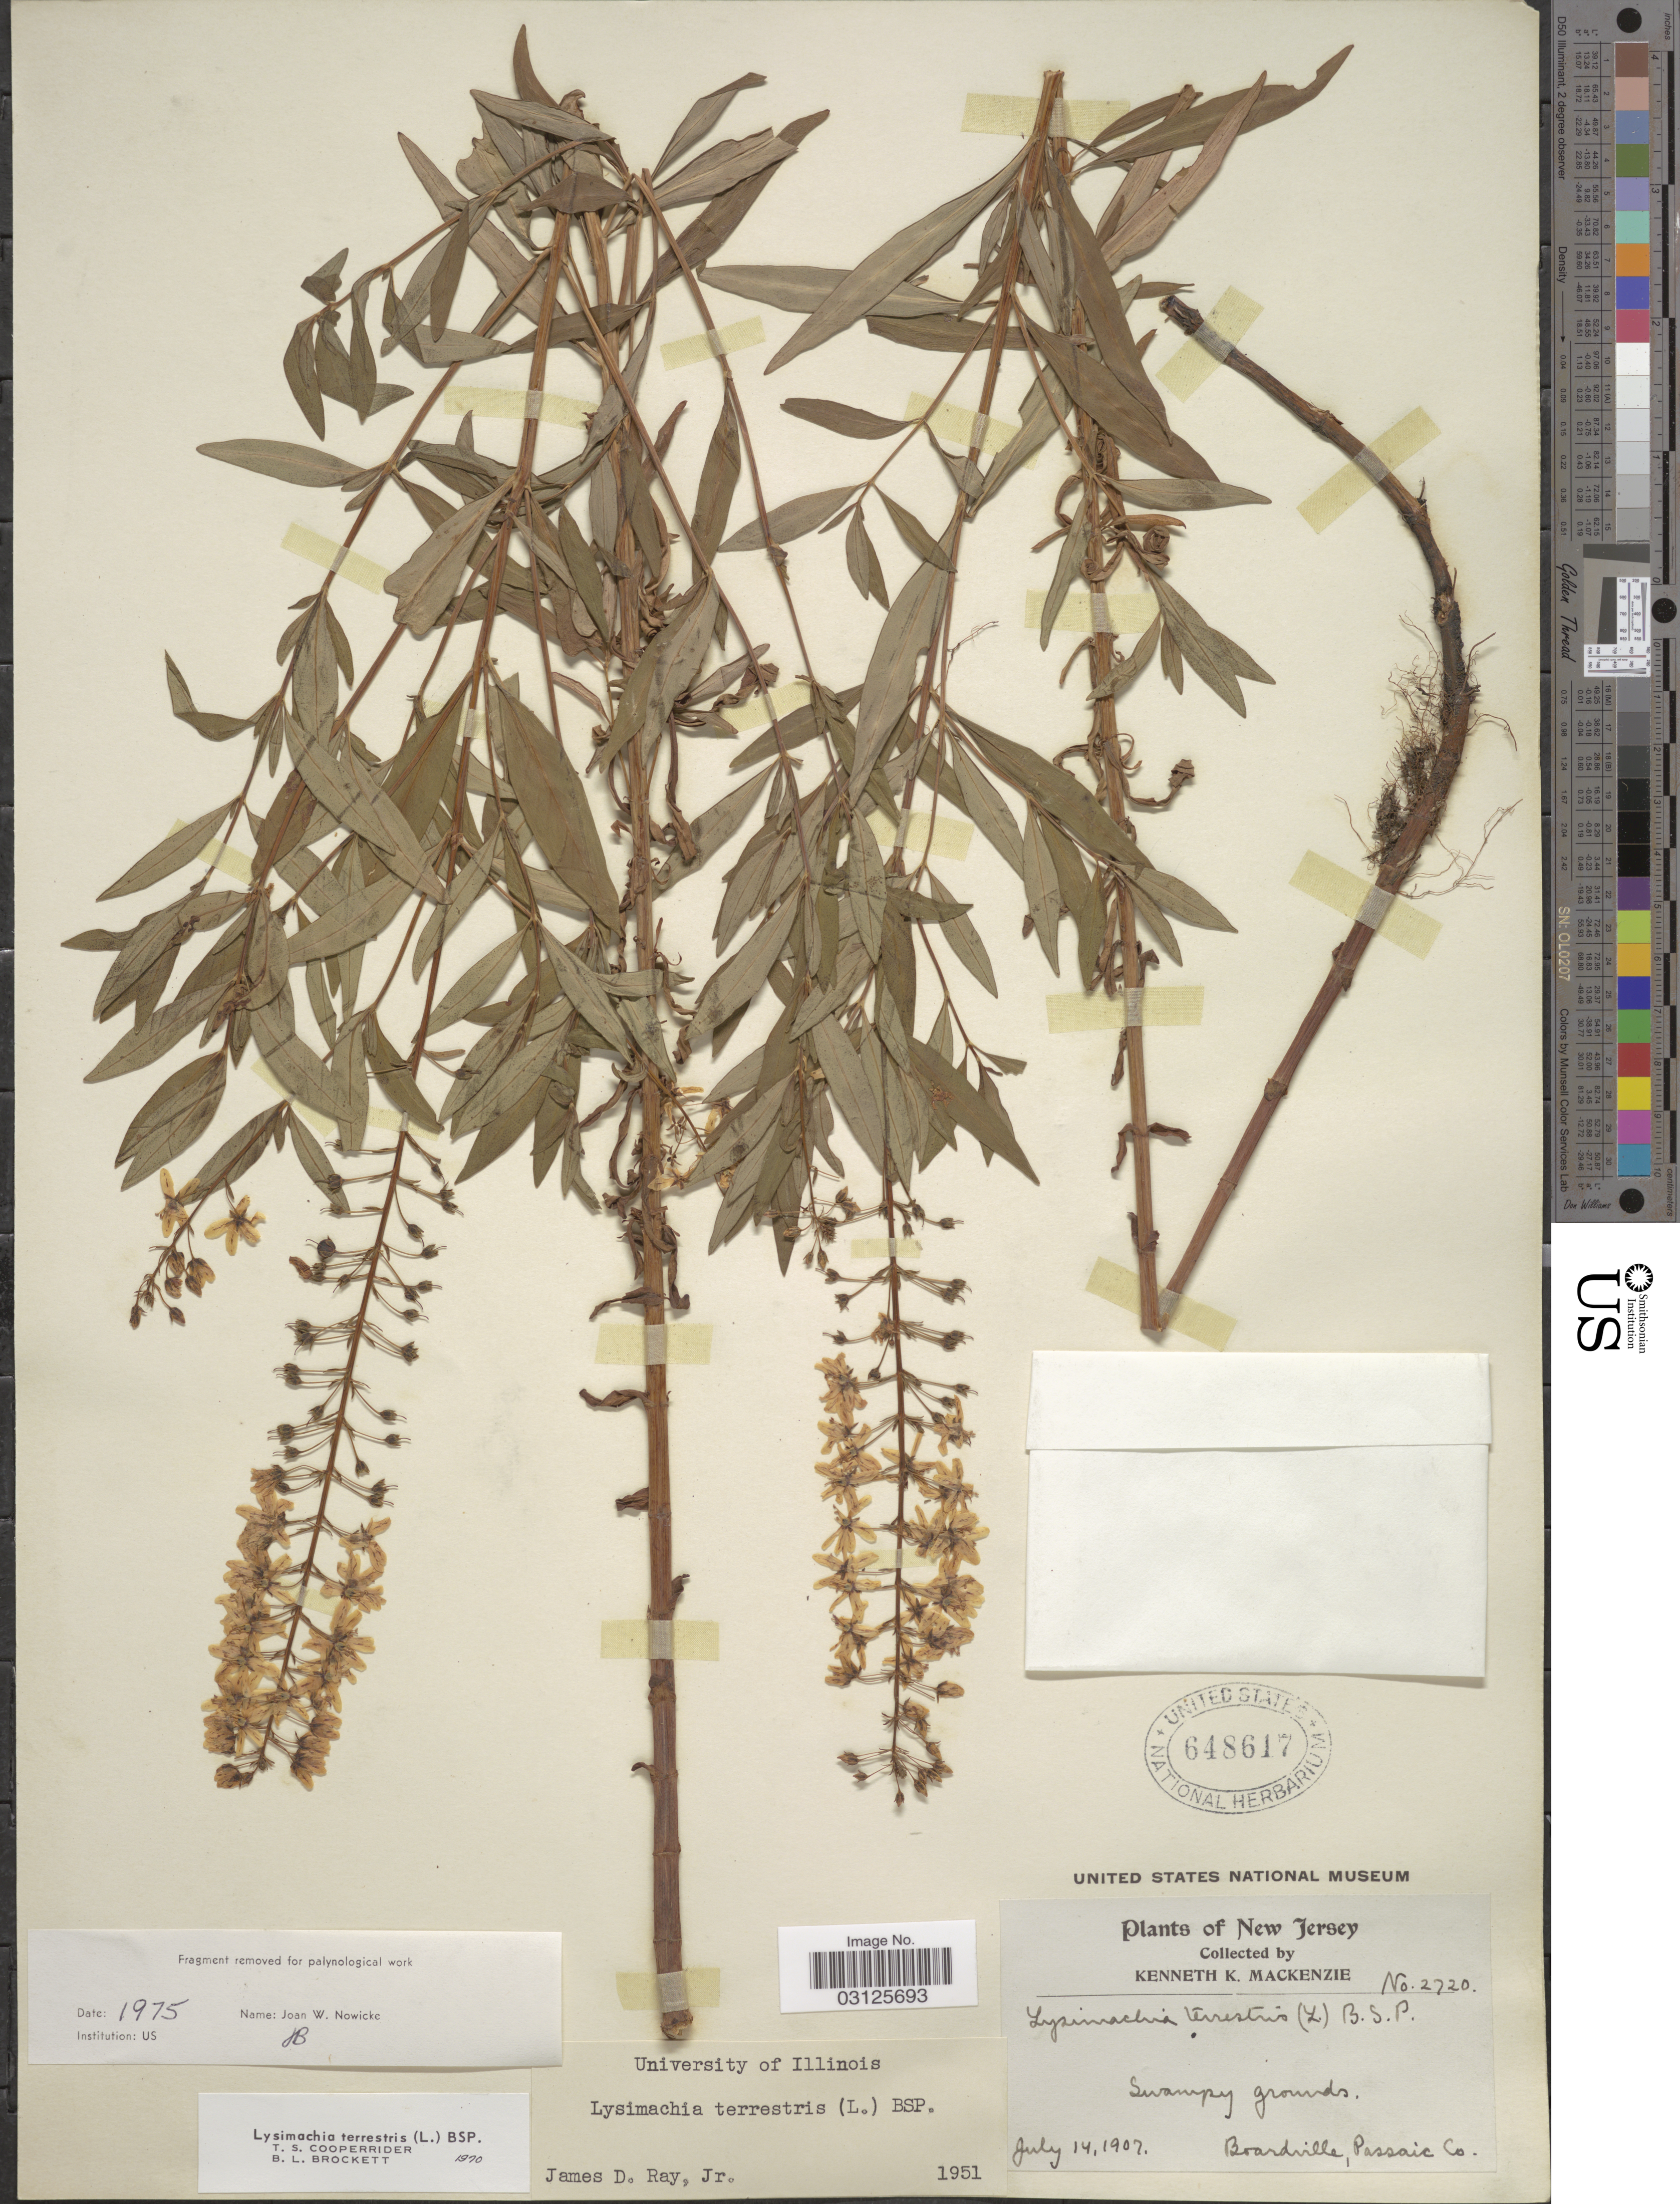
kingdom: Plantae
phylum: Tracheophyta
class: Magnoliopsida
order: Ericales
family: Primulaceae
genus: Lysimachia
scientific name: Lysimachia terrestris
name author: (L.) Britton, Stearns & Poggenb.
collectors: K. K. Mackenzie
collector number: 2720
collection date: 1907-07-14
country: United States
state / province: New Jersey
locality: Boardville, Passaic Co.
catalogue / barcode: US 648617